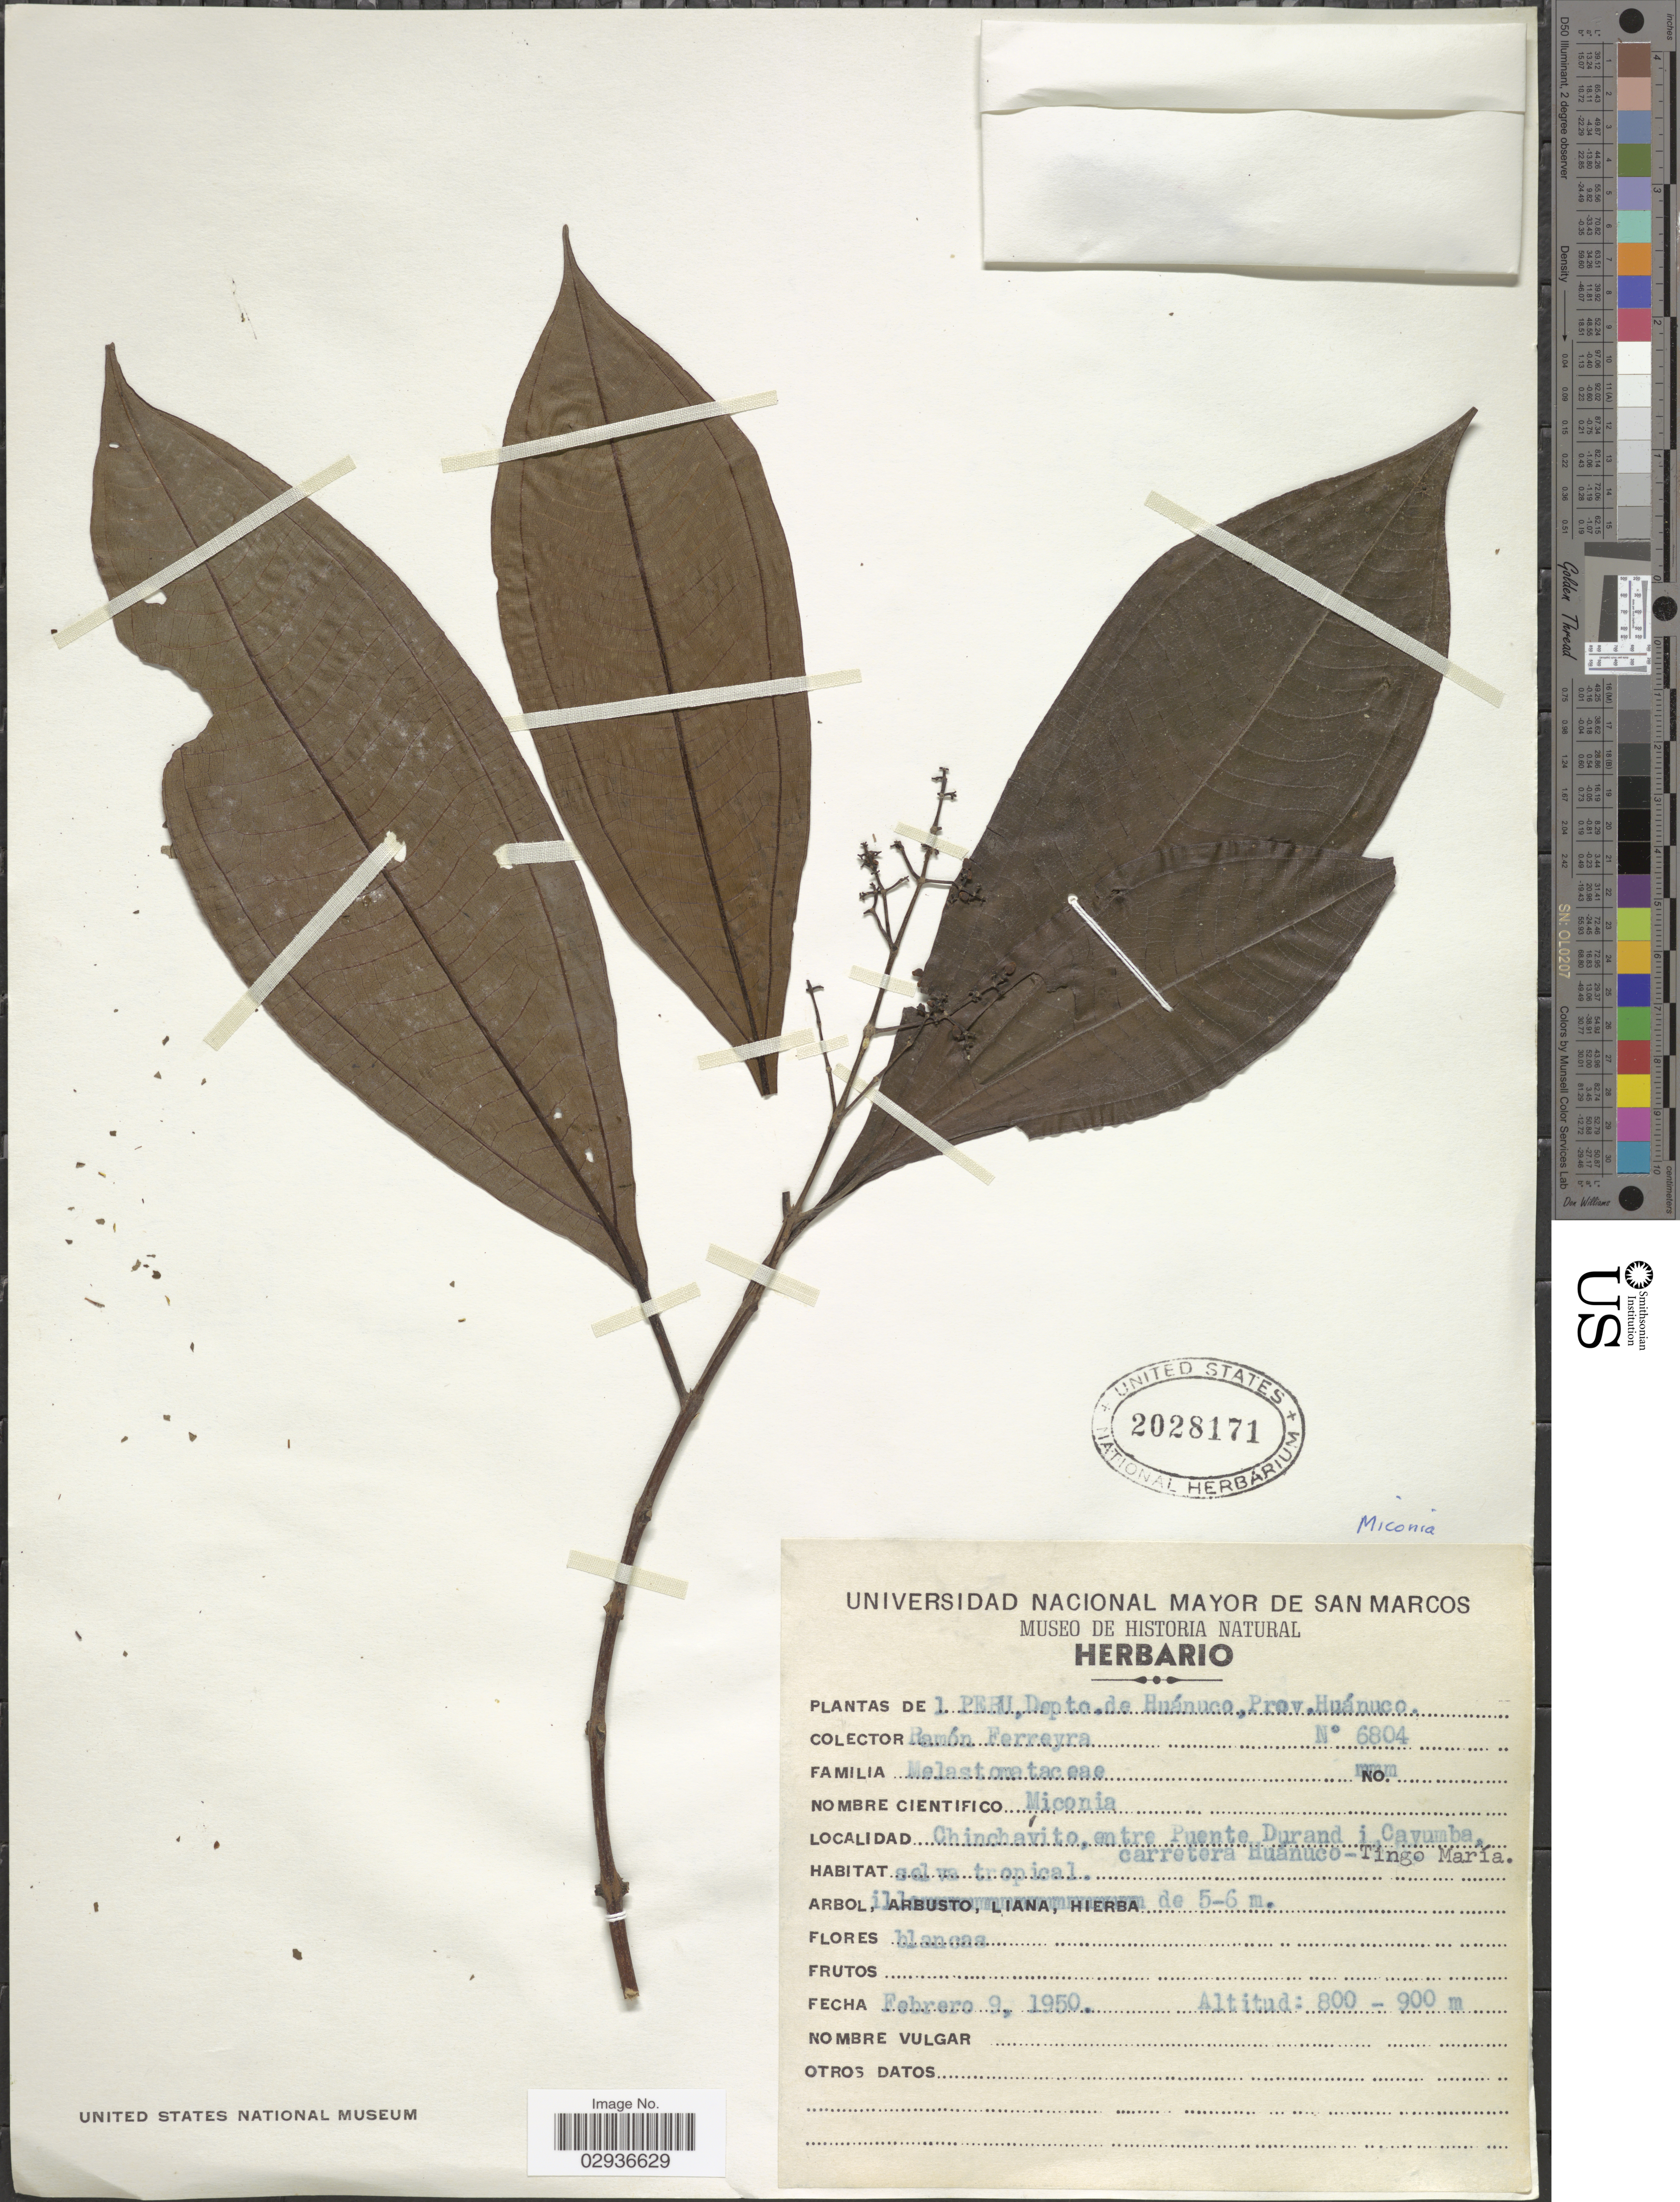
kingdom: Plantae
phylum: Tracheophyta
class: Magnoliopsida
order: Myrtales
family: Melastomataceae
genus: Miconia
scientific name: Miconia barbeyana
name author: Cogn.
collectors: R. A. Ferreyra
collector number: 6804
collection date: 1950-02-09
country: Peru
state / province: Huánuco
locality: Depto. Huánuco, Prov. Huánuco. Chinchavito, entre Puente Durand i, Cayumba, carretera Huánuco - Tingo María.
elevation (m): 800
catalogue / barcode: US 2028171